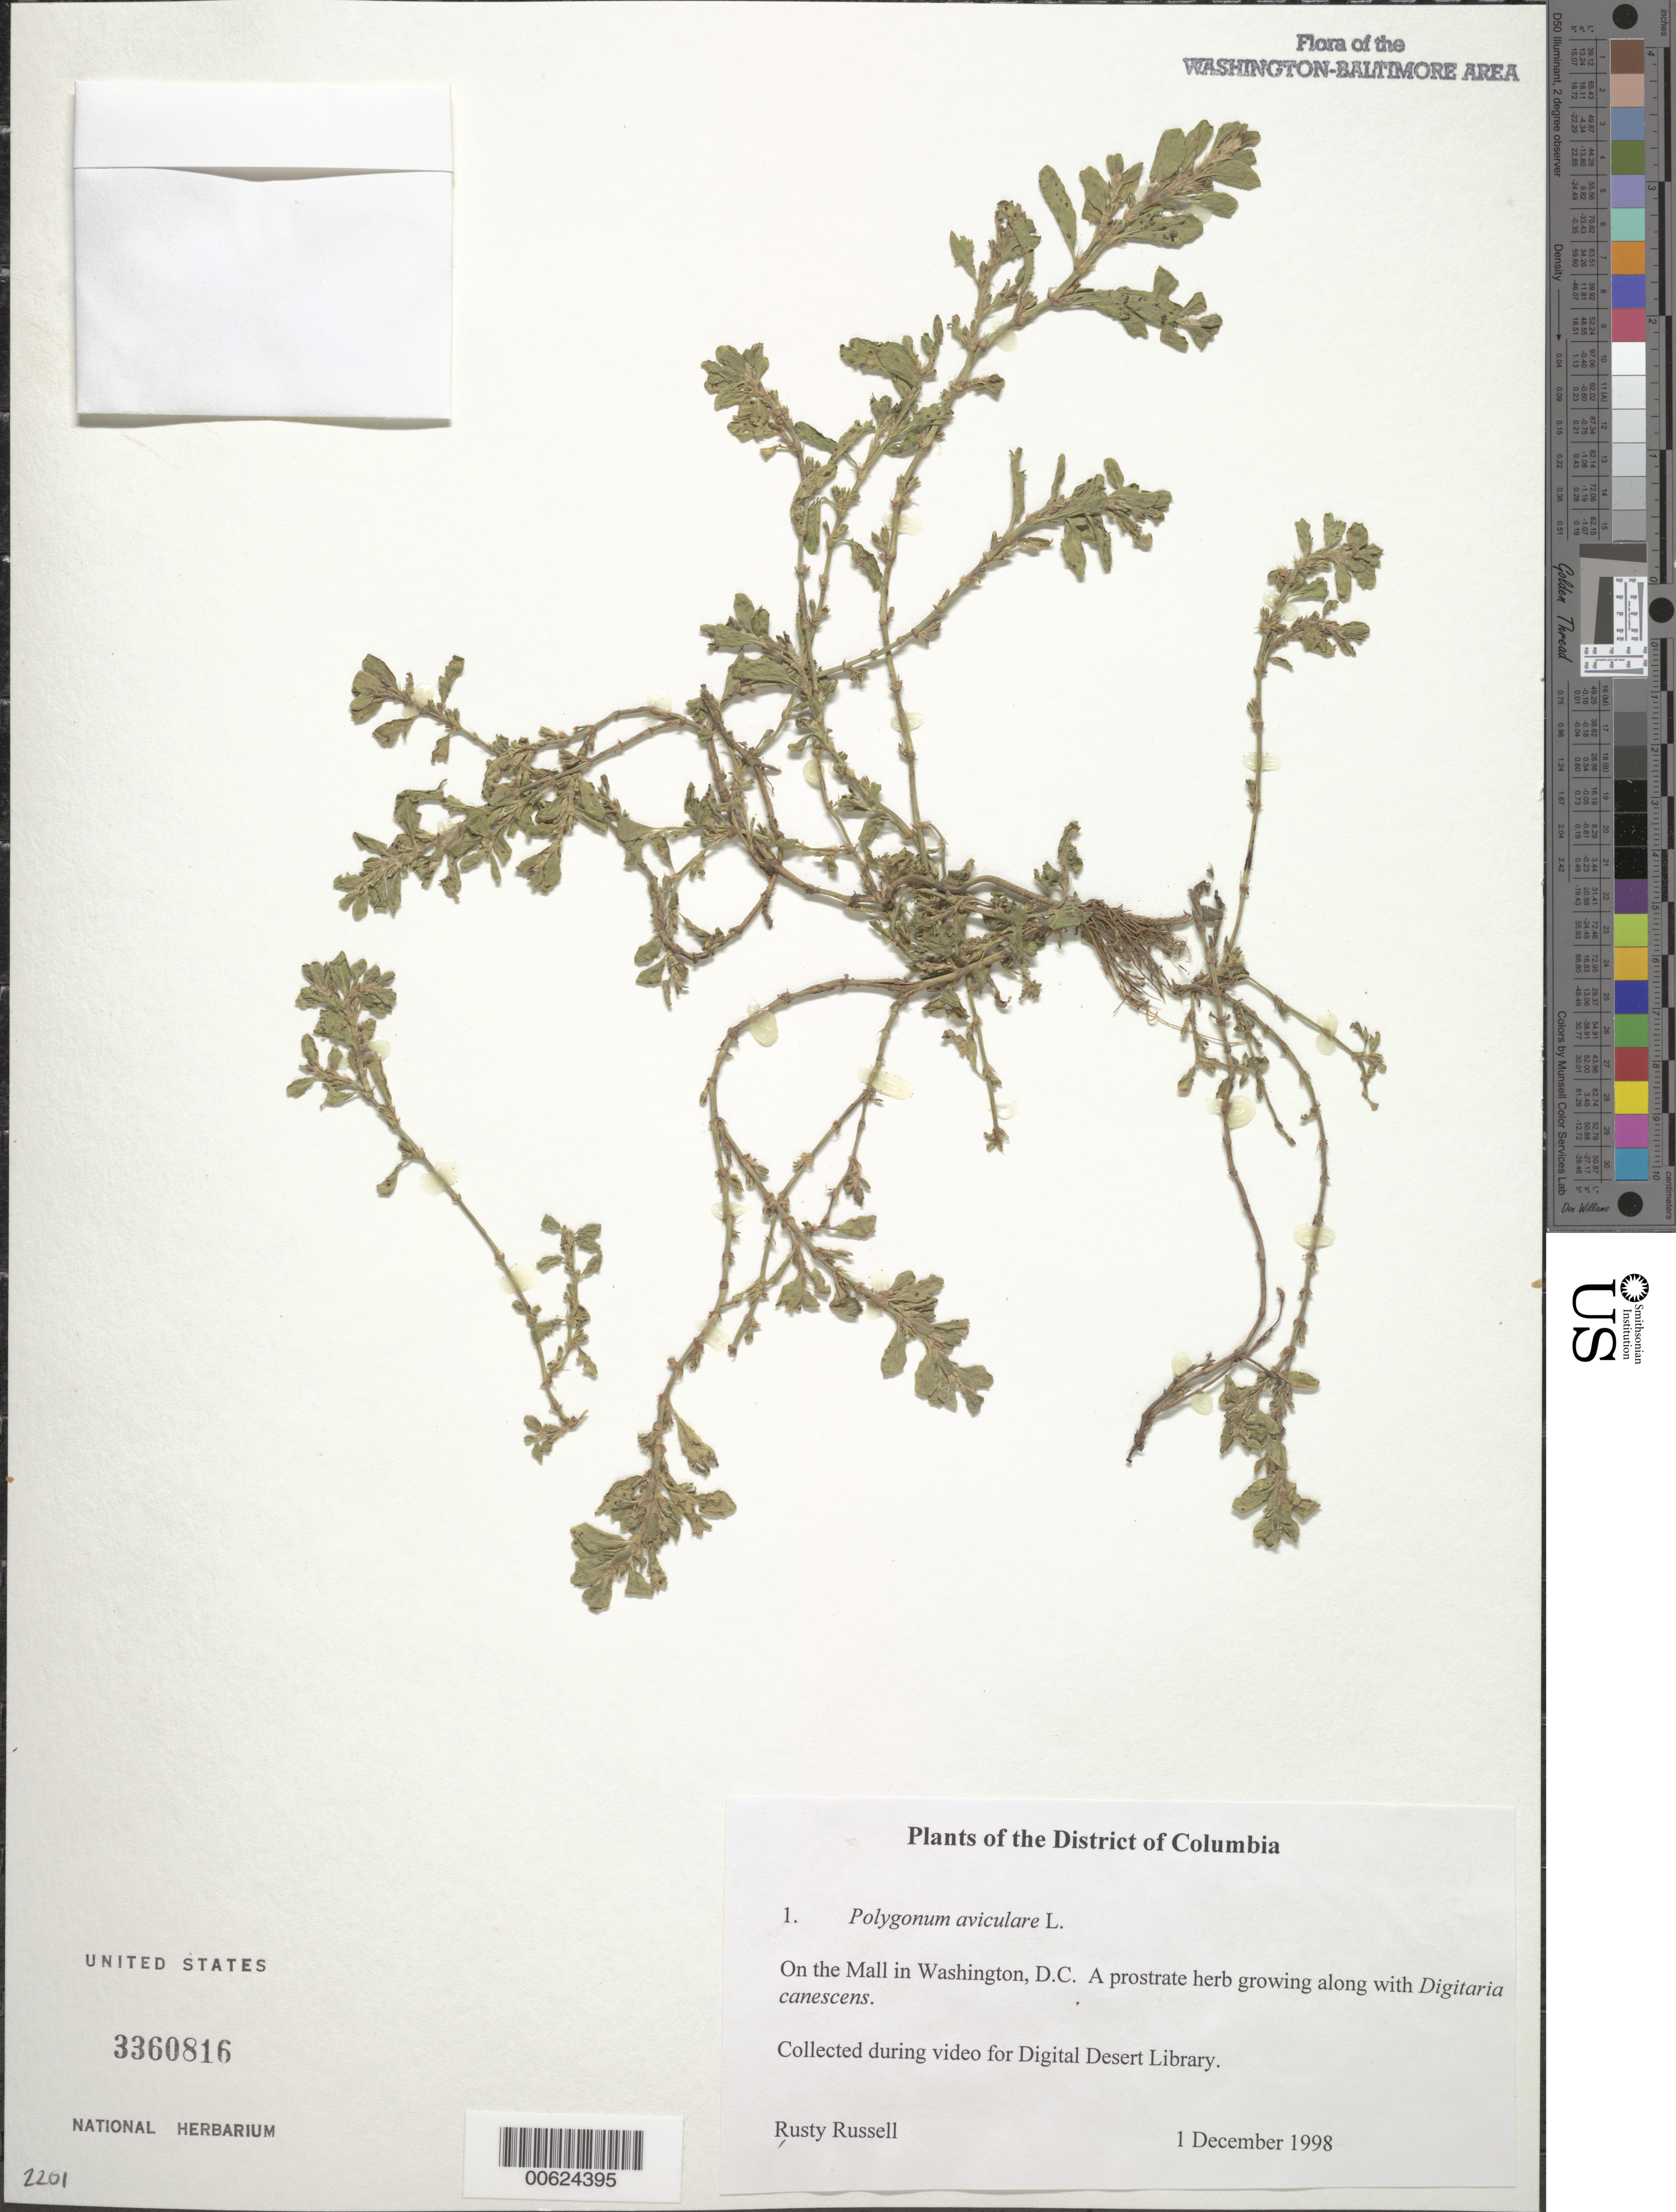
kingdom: Plantae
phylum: Tracheophyta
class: Magnoliopsida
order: Caryophyllales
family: Polygonaceae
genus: Polygonum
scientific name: Polygonum aviculare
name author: L.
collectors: R. Russell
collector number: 1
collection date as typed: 01 Dec 1998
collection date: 1998-12-01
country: United States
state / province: District of Columbia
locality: On the Mall.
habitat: Growing along with with Digitaria canescens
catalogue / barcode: US 3360816